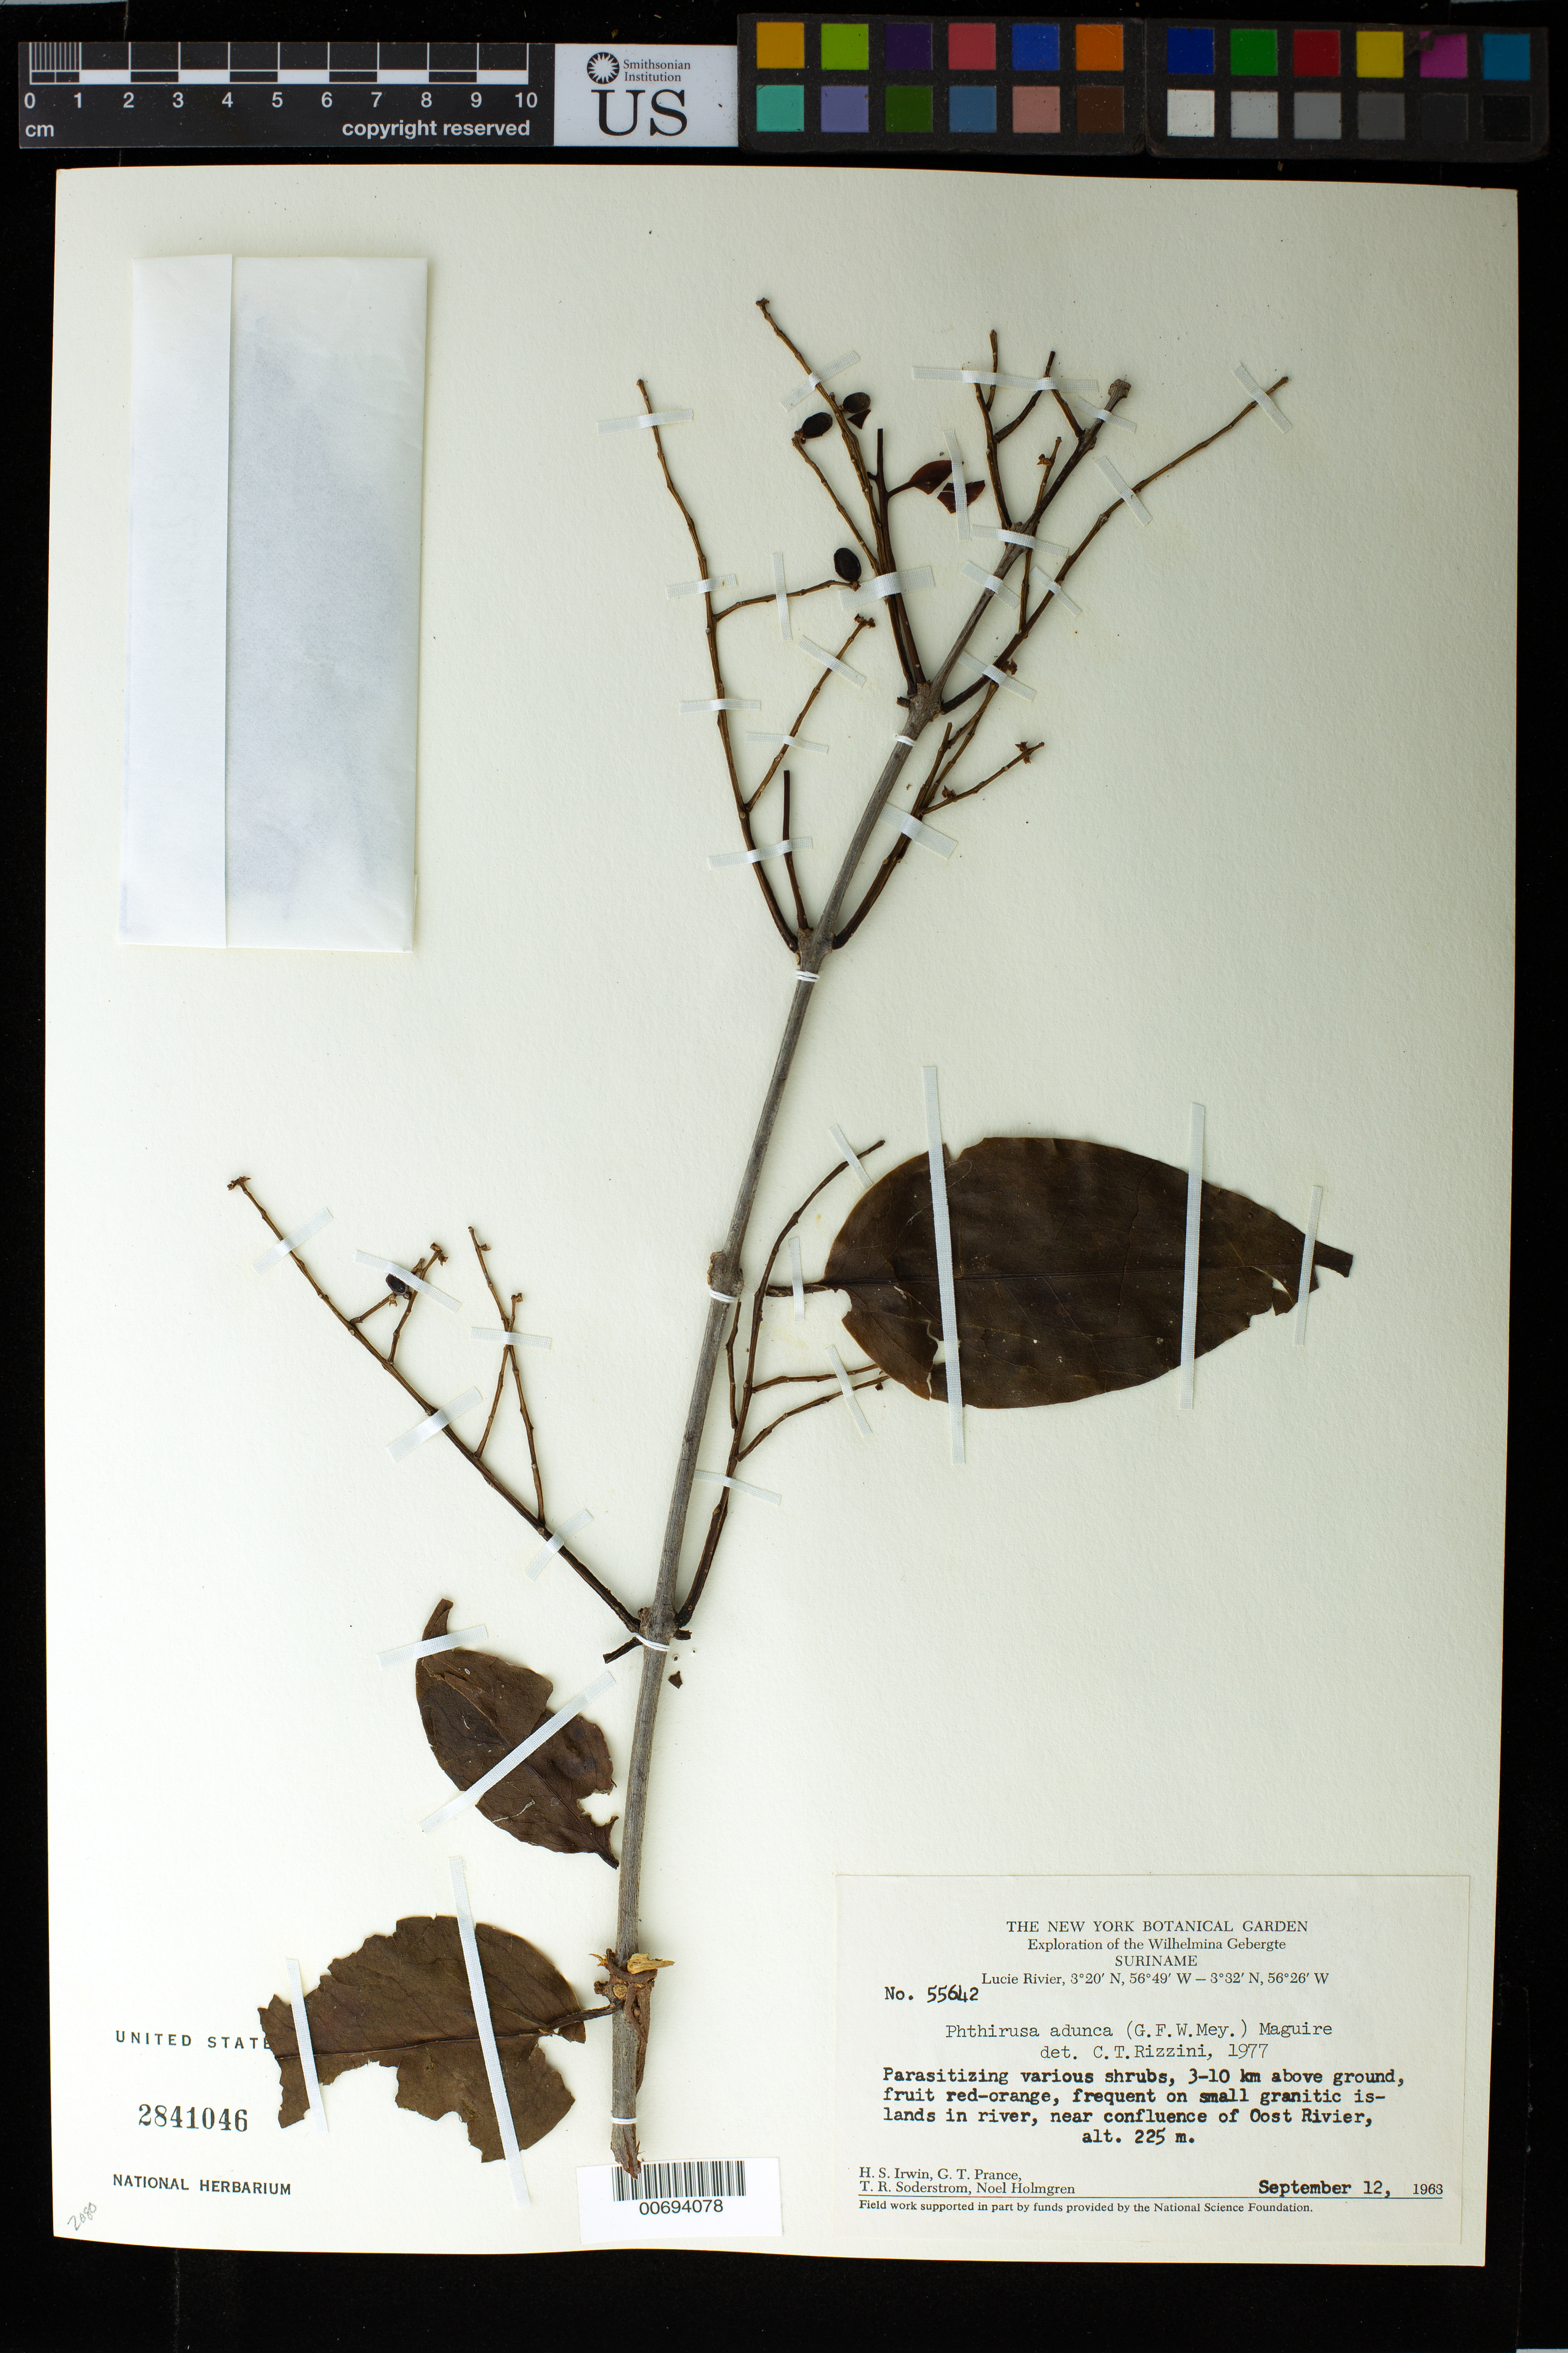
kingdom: Plantae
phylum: Tracheophyta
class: Magnoliopsida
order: Santalales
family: Loranthaceae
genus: Phthirusa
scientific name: Phthirusa adunca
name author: (G. Mey.) Maguire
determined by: Rizzini, Carlos T.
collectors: H. Irwin, G. T. Prance, T. R. Soderstrom & N. H. Holmgren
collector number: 55642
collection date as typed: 12 sep 1963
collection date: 1963-09-12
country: Suriname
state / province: Sipaliwini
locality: Wilhelminagebergte (Wilhelmina Mts.), Lucie Rivier.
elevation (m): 225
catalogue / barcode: US 2841046